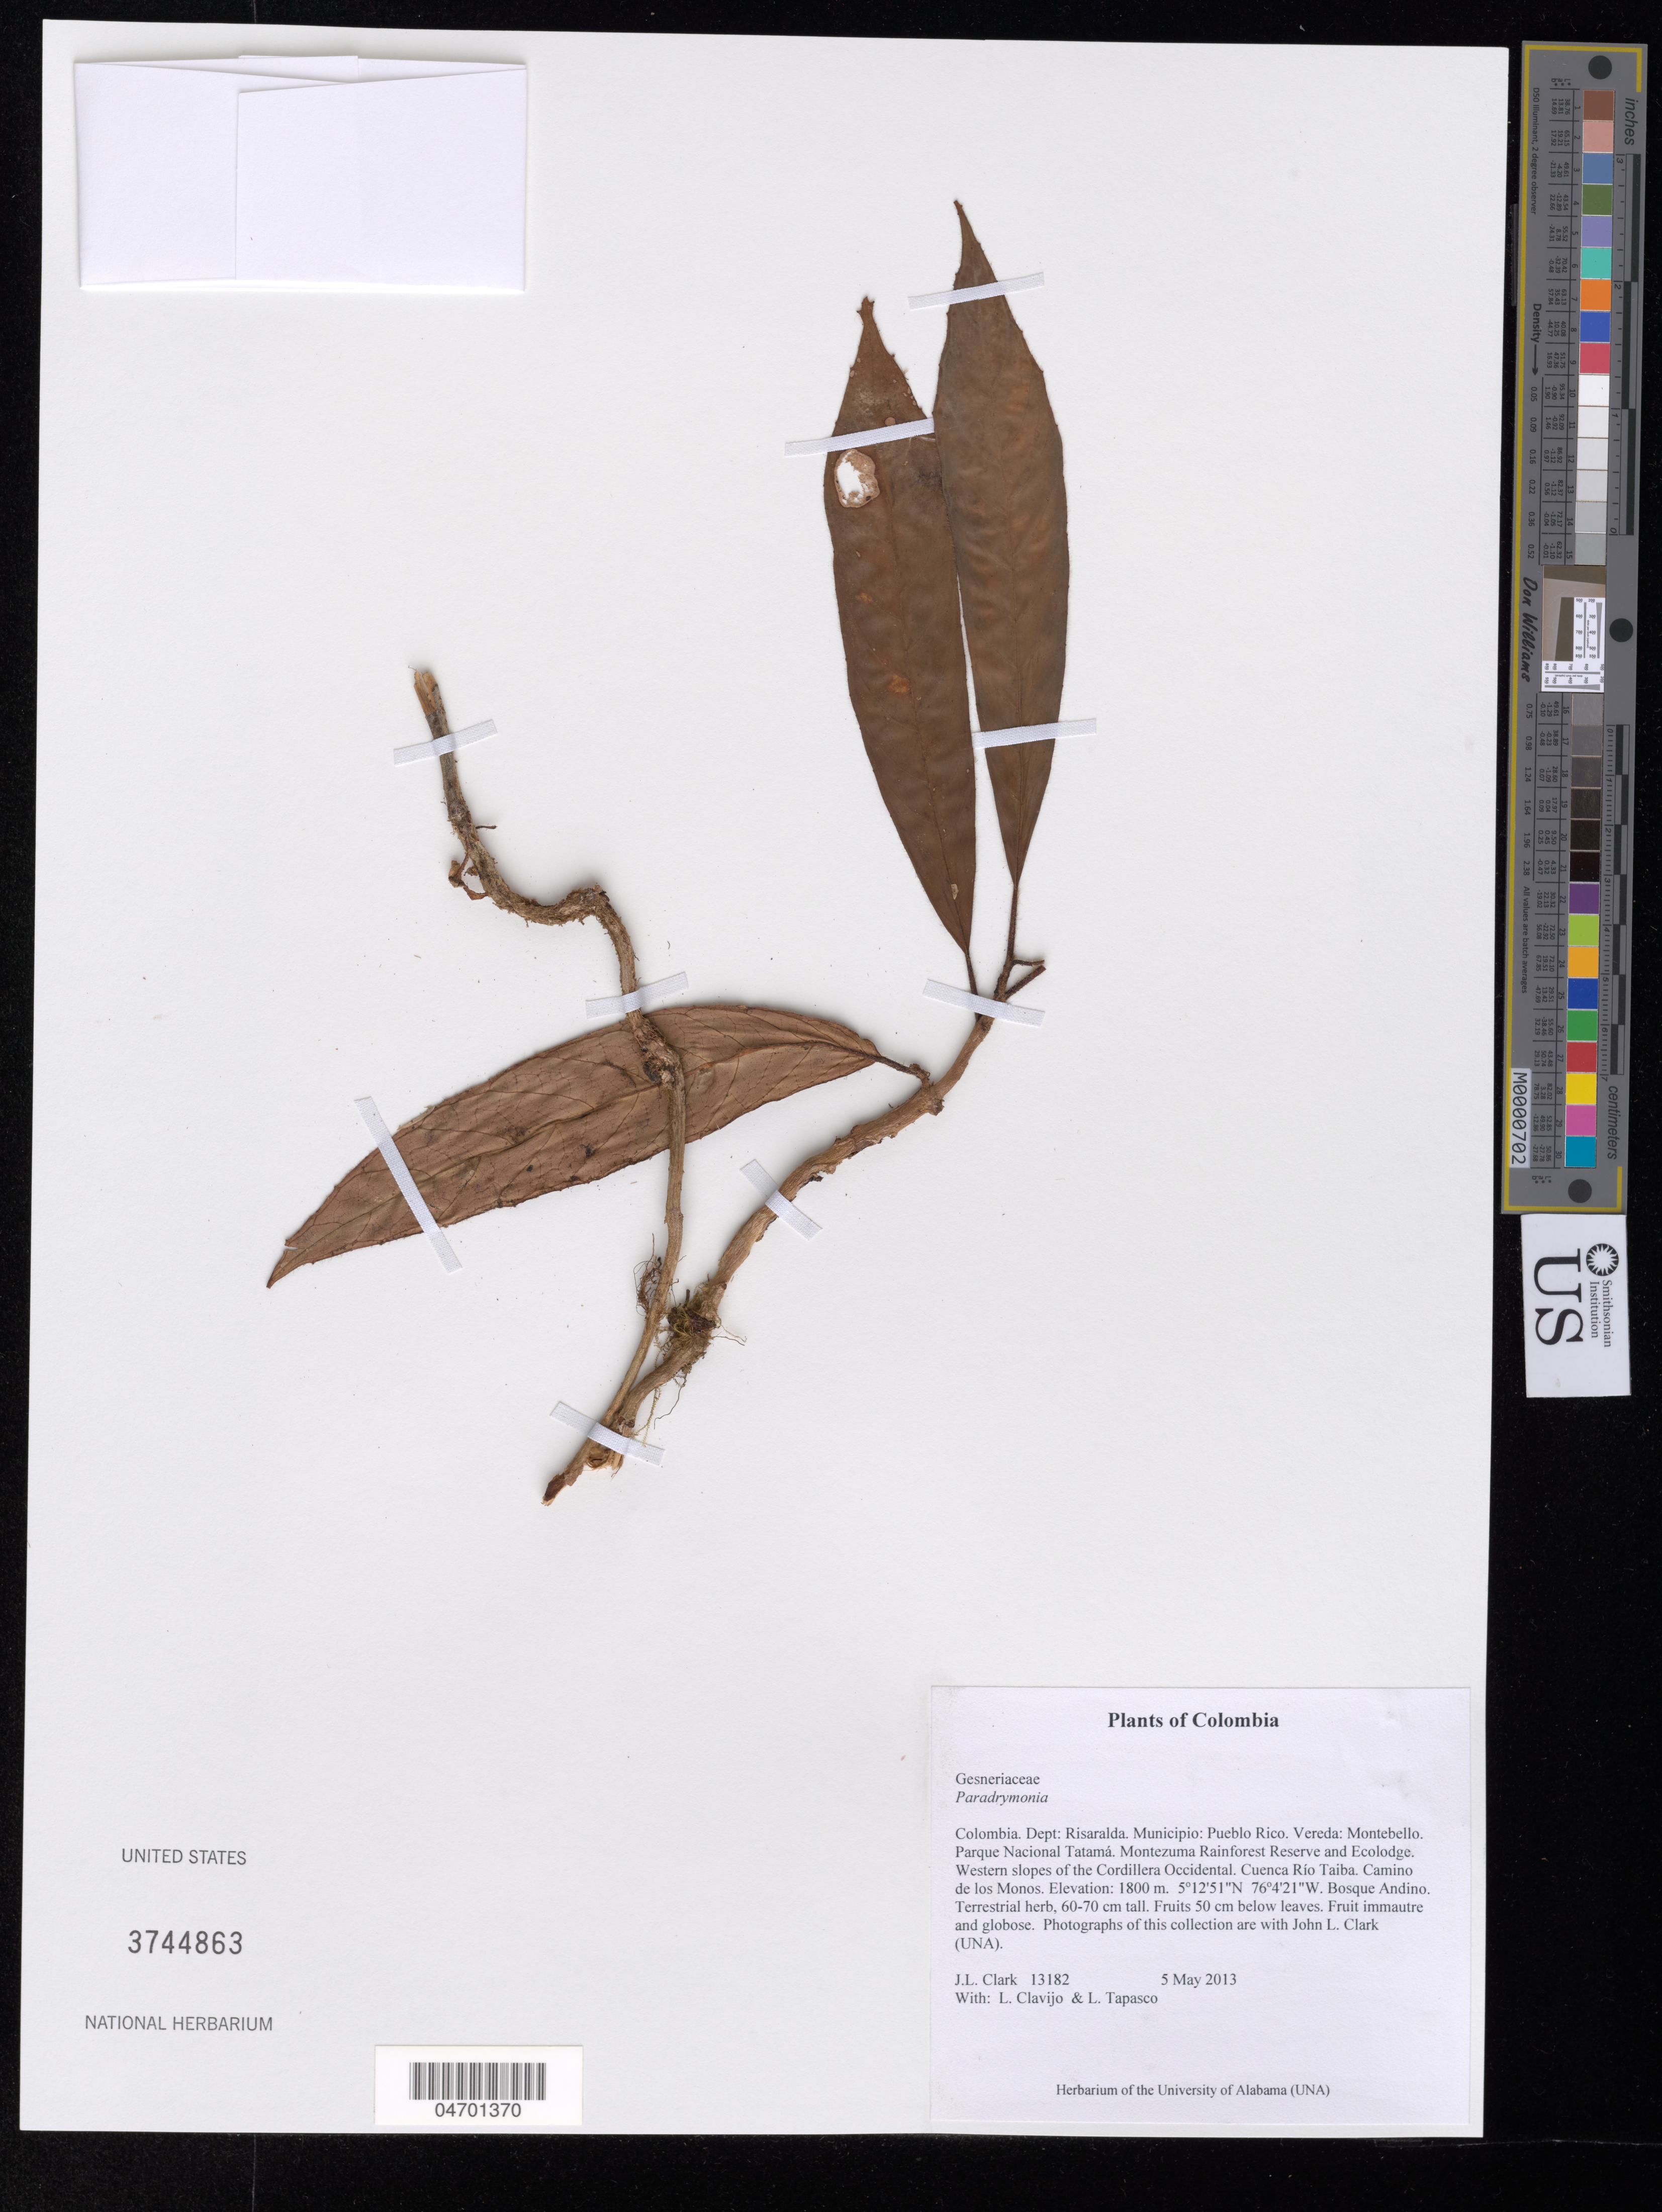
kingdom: Plantae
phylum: Tracheophyta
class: Magnoliopsida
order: Lamiales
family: Gesneriaceae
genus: Trichodrymonia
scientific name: Trichodrymonia isophylla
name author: J.L. Clark & Clavijo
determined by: Clark, J. L.; Skog, Laurence E.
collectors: J. L. Clark, L. Clavijo & D. Olstein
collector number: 13182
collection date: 2013-05-05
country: Colombia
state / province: Risaralda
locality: Dept: Risaralda. Municipio: Pueblo Rico. Vereda: Montebello. Parque Nacional Tatamá. Montezuma Rainforest Reserve and Ecolodge. Western slopes of the Cordillera Occidental. Cuenca Río Taiba. Path from main lodge following Río Taiba. Bosque Andino.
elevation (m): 1800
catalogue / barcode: US 3744863